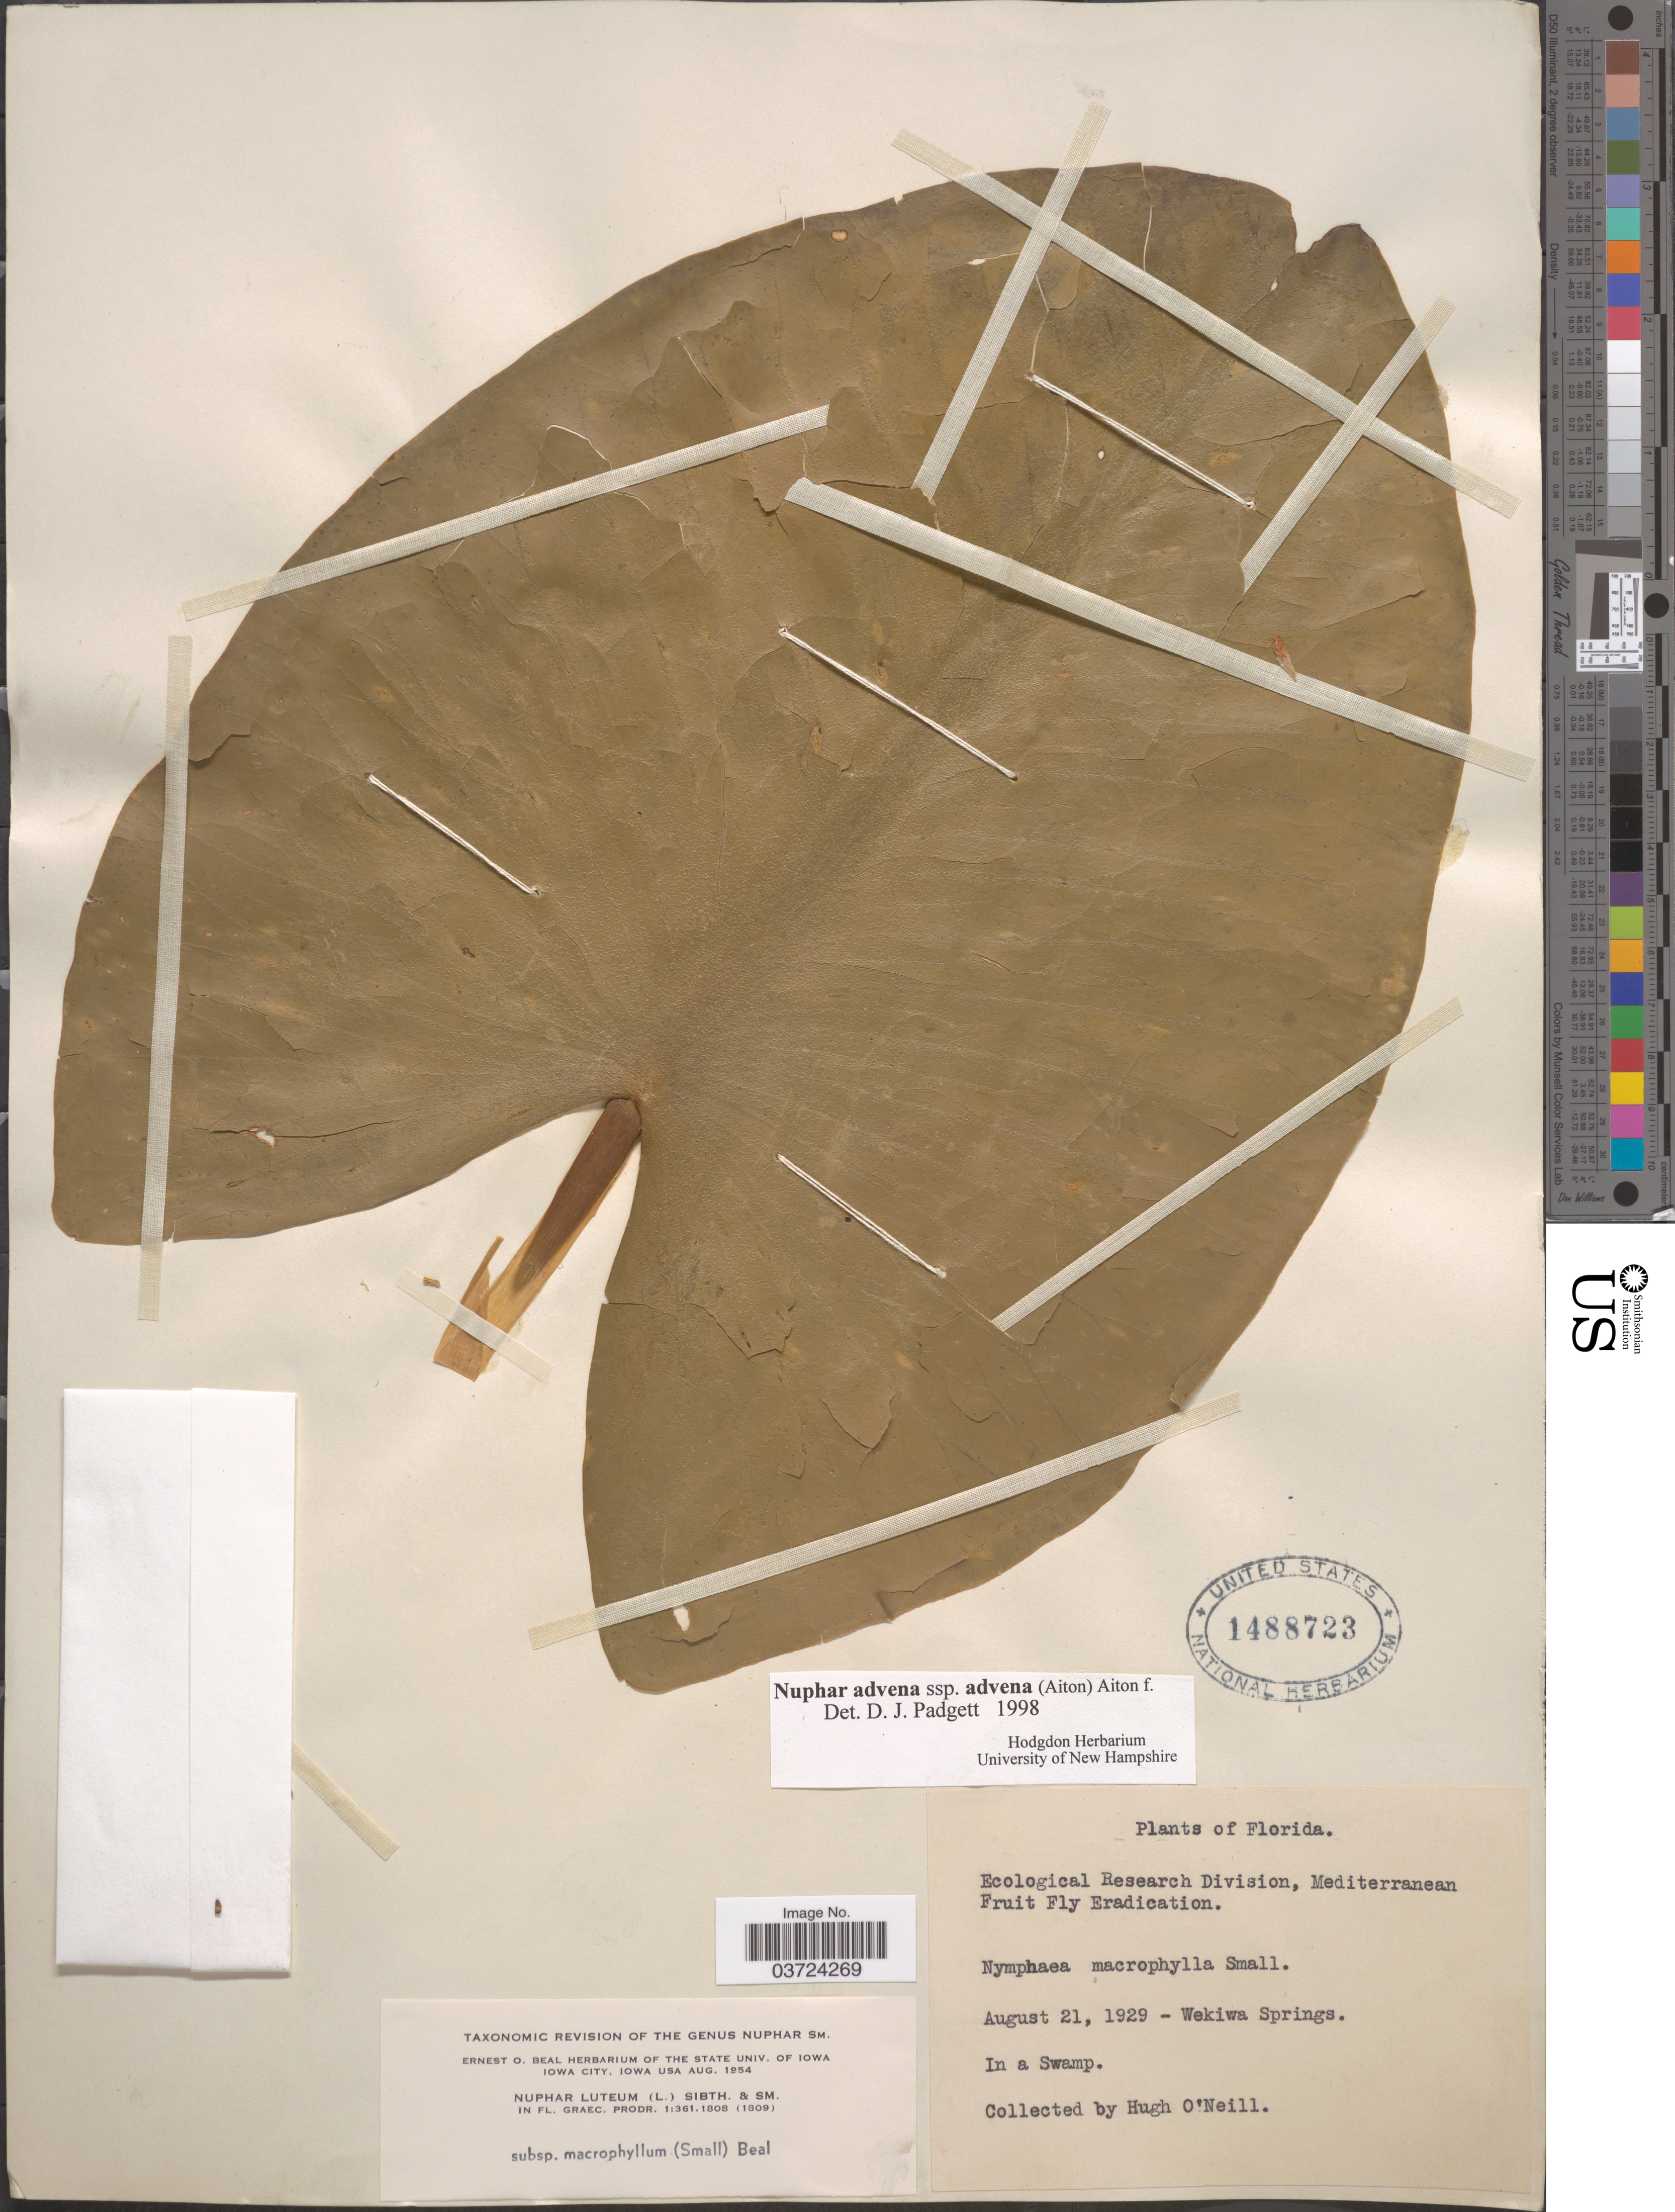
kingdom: Plantae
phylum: Tracheophyta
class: Magnoliopsida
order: Nymphaeales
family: Nymphaeaceae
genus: Nuphar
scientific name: Nuphar advena subsp. advena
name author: (Aiton) W.T. Aiton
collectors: H. O'Neill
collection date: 1929-08-21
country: United States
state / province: Florida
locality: Wekiwa Springs. In a swamp.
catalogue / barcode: US 1488723